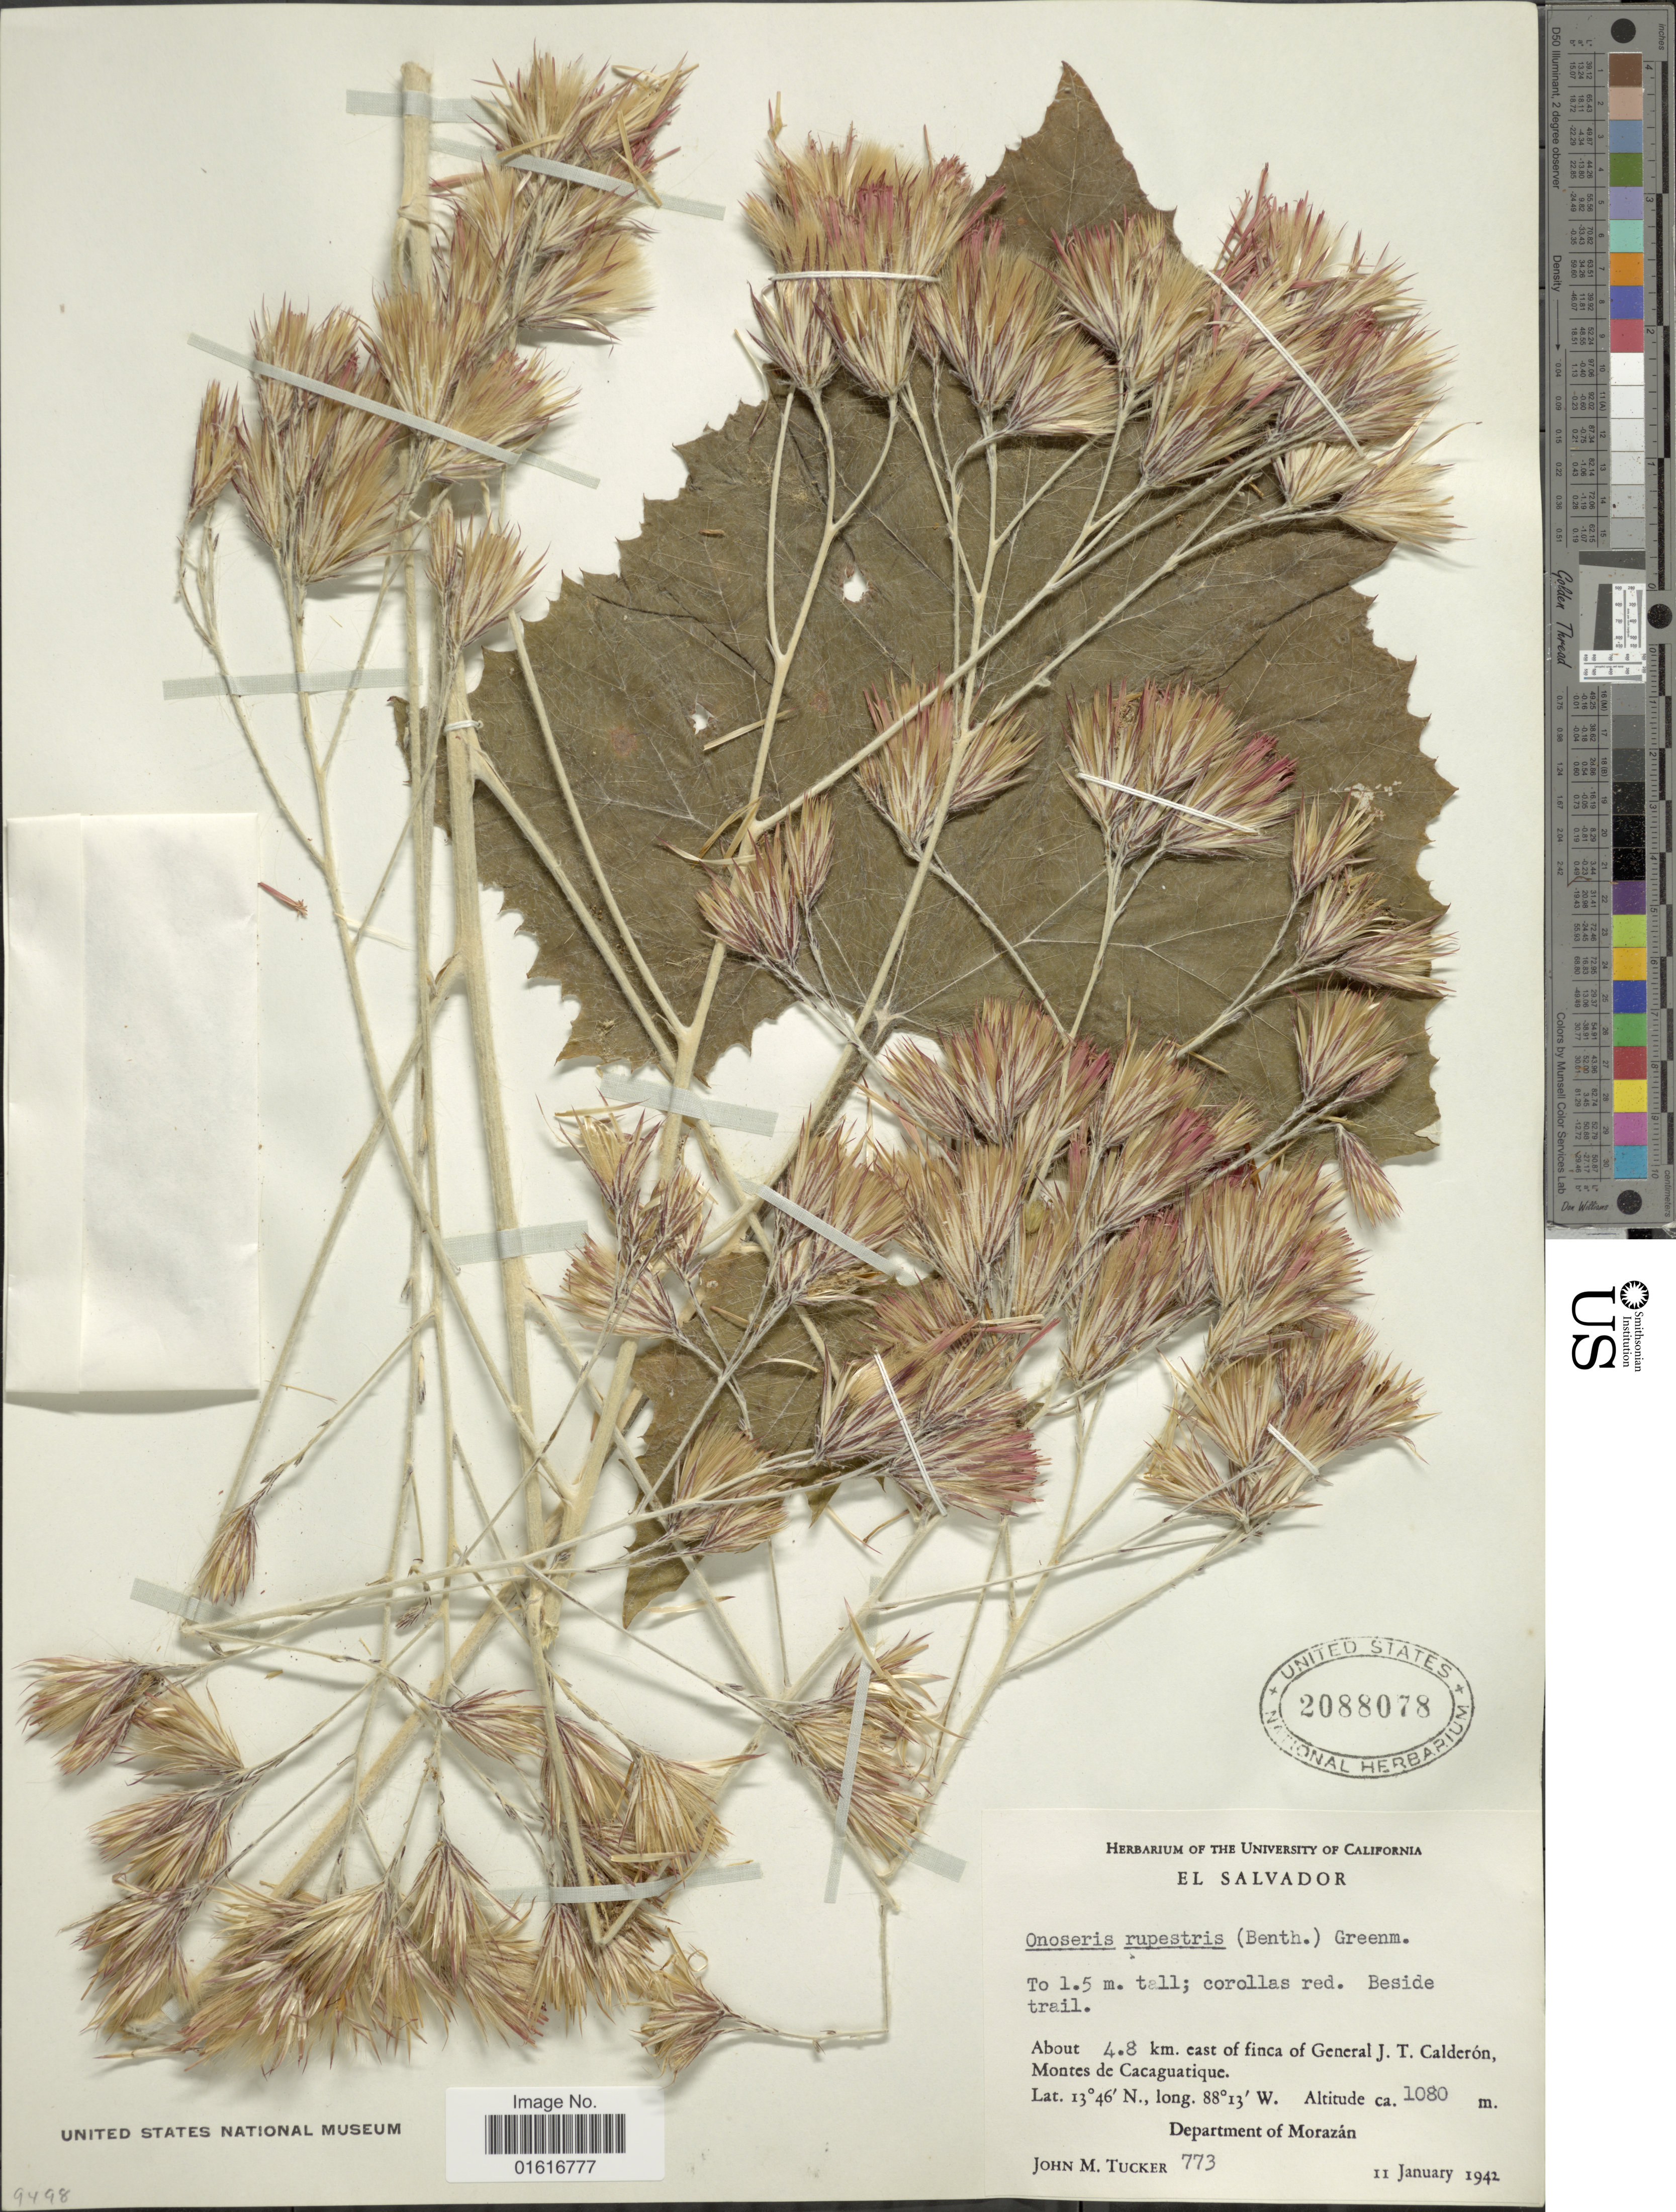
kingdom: Plantae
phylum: Tracheophyta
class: Magnoliopsida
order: Asterales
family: Asteraceae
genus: Onoseris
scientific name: Onoseris onoseroides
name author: (Kunth) B.L. Rob.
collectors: J. M. Tucker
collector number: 773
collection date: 1942-01-11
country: El Salvador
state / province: Morazan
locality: About 4.8 km east of finca of General J.T. Calderon, Montes de Cacaguatique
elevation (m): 1080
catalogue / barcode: US 2088078